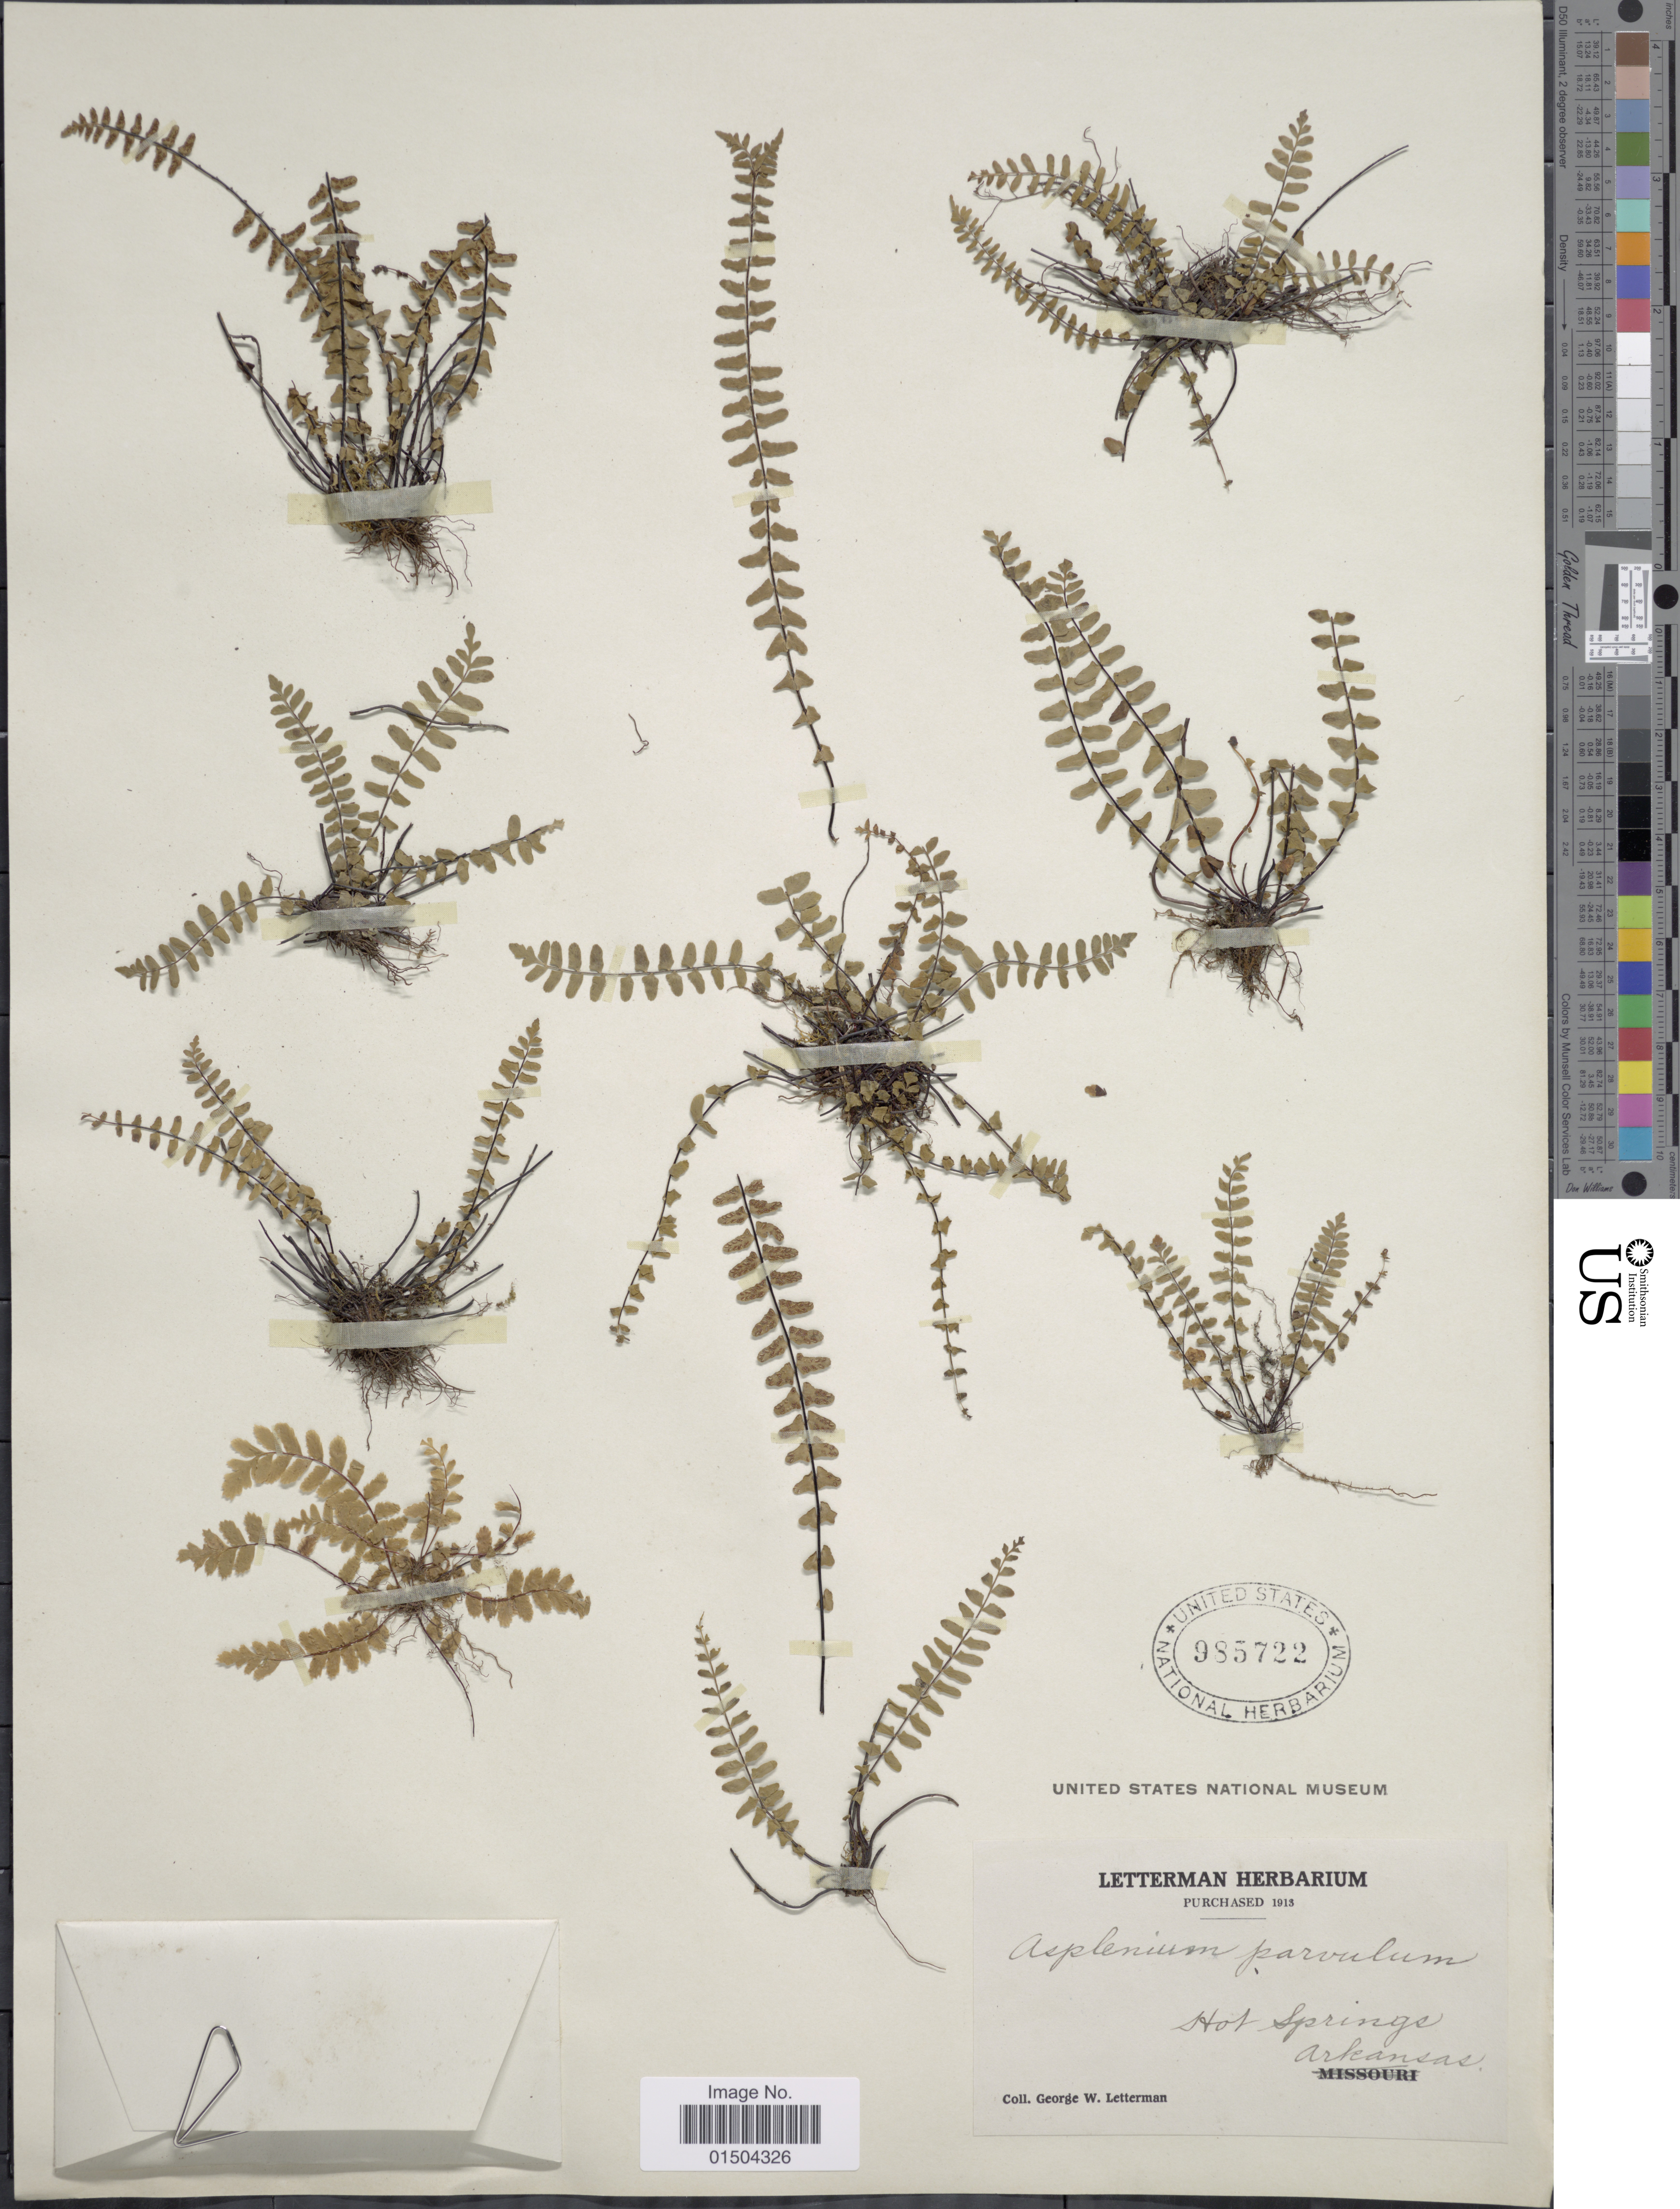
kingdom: Plantae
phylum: Tracheophyta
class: Polypodiopsida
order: Polypodiales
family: Aspleniaceae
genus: Asplenium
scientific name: Asplenium resiliens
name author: Kunze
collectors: G. W. Letterman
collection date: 1913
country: United States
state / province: Arkansas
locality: Hot Springs.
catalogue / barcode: US 985722